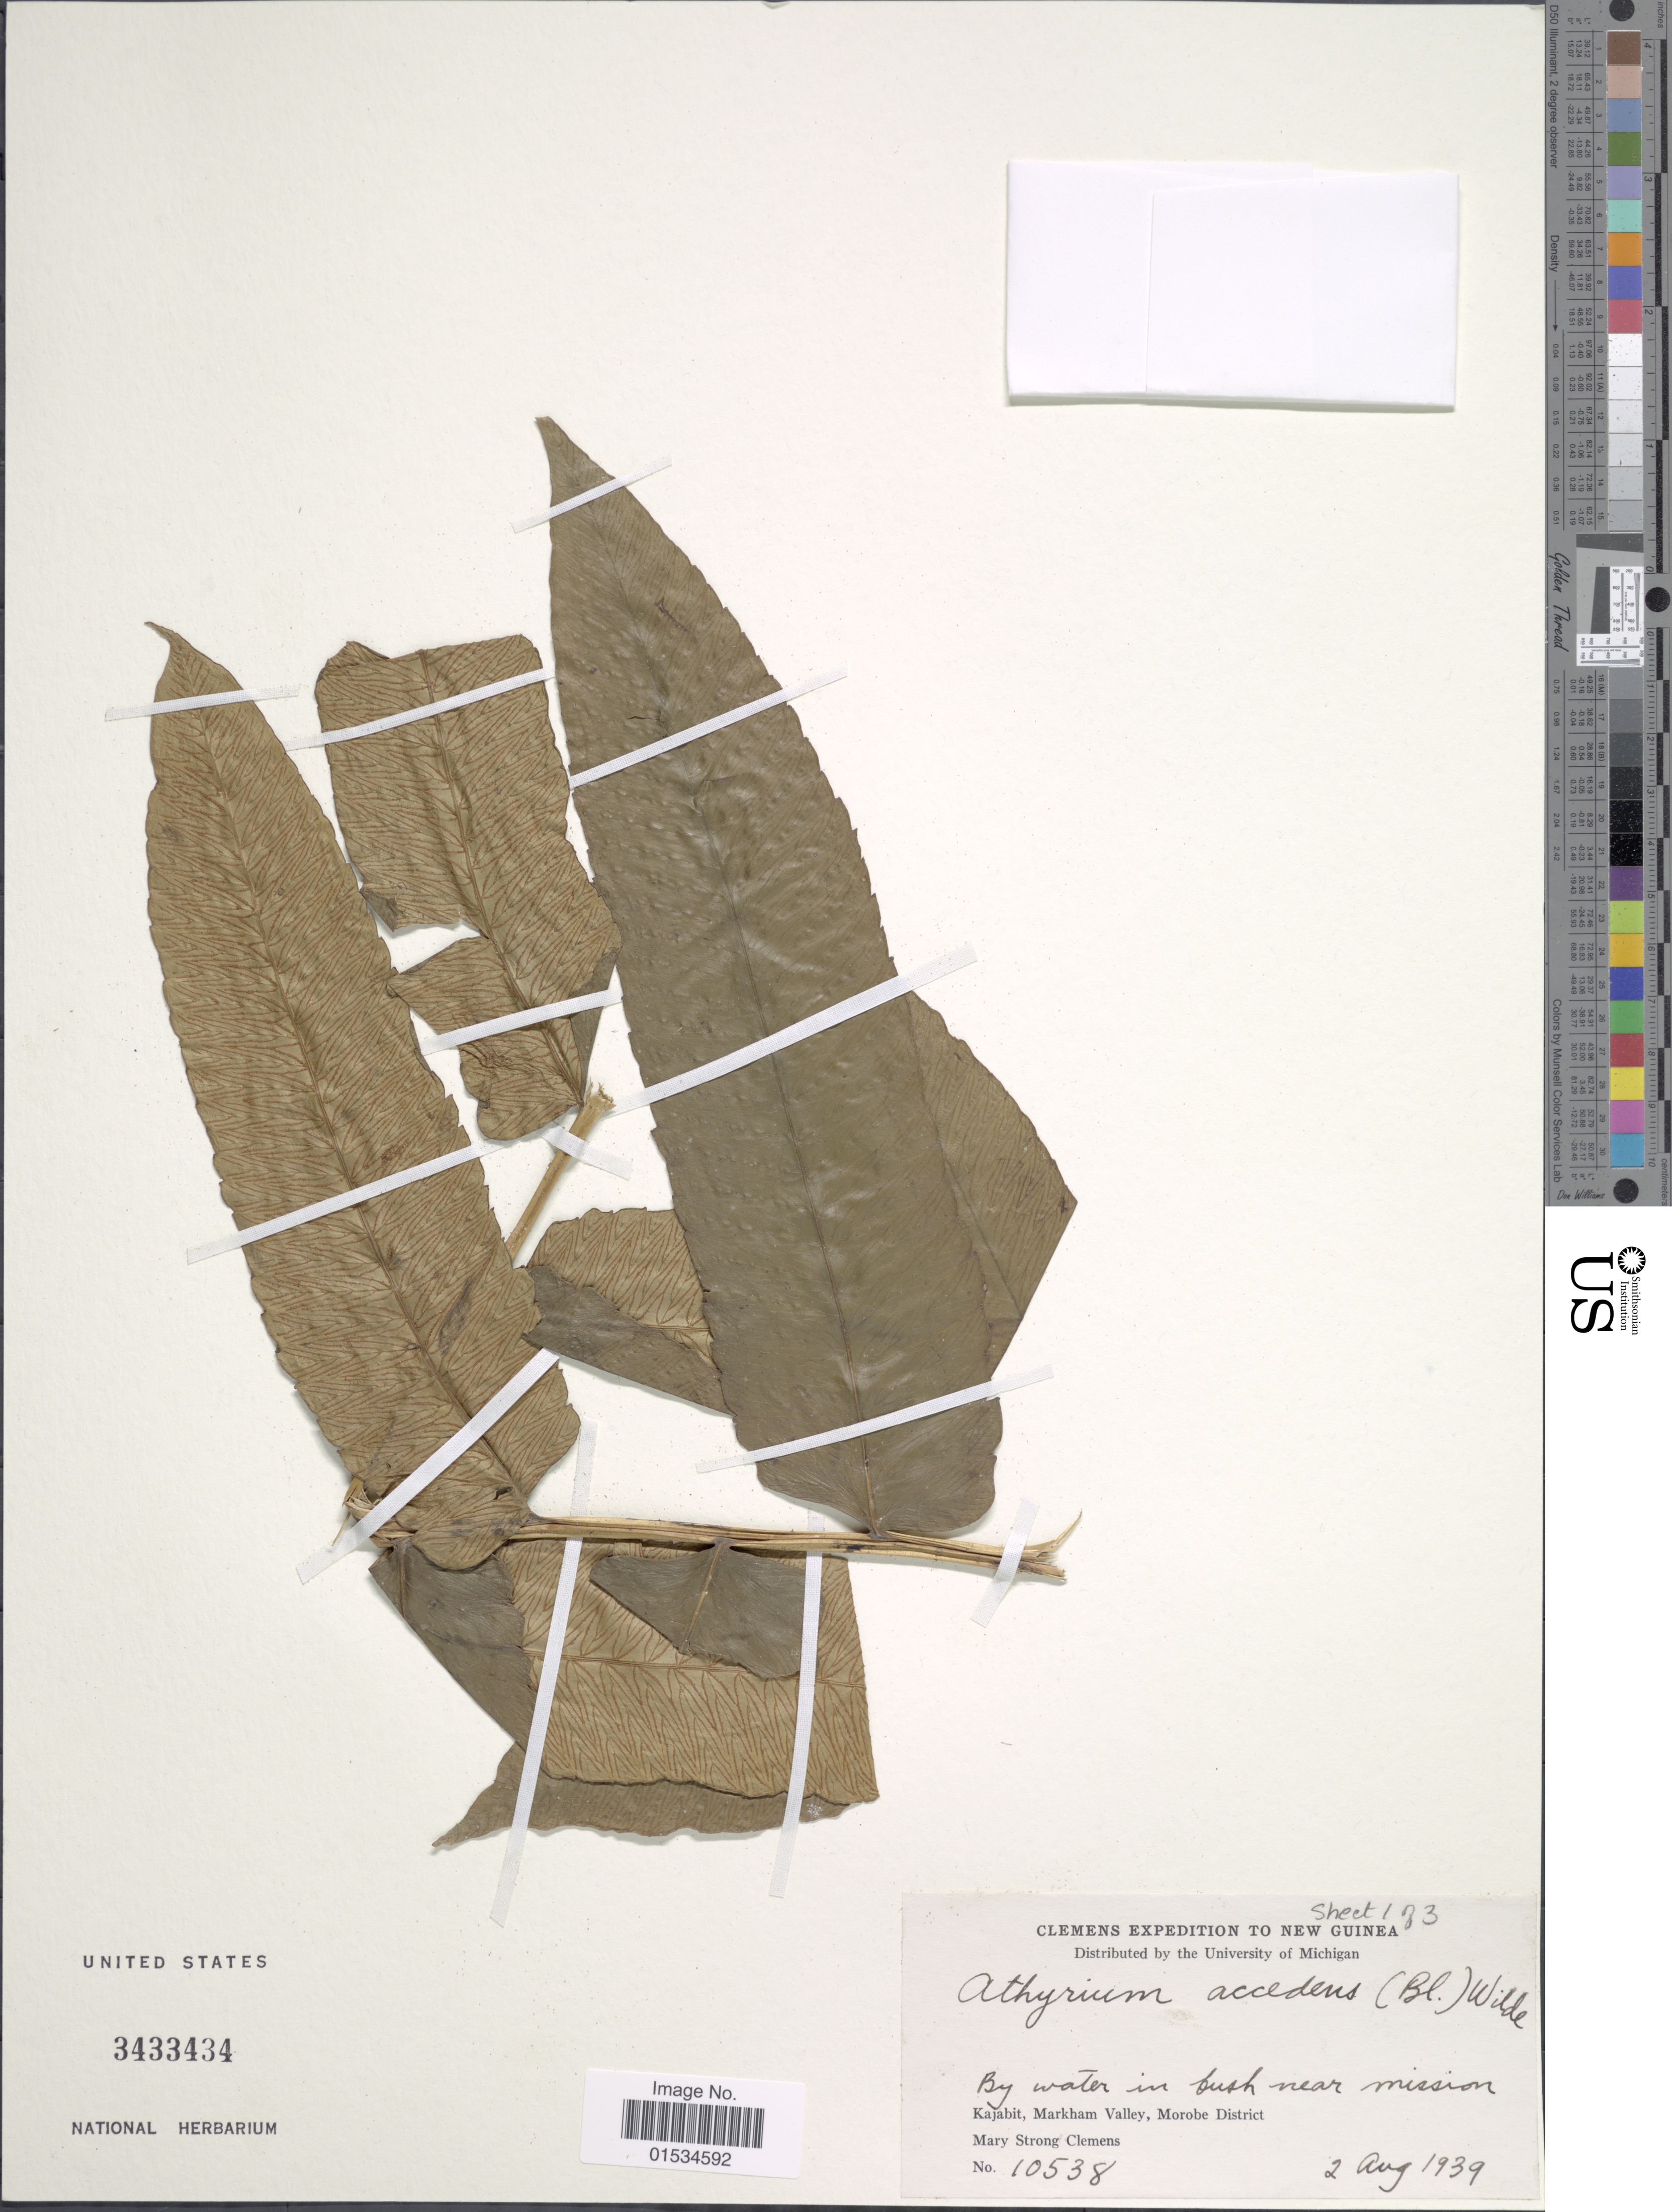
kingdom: Plantae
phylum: Tracheophyta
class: Polypodiopsida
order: Polypodiales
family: Athyriaceae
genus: Diplazium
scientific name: Diplazium accendens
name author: Blume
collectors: M. S. Clemens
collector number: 10538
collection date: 1939-08-02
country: Papua New Guinea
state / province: Morobe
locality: Kajabit, Markham Valley, New Guinea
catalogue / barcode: US 3433434